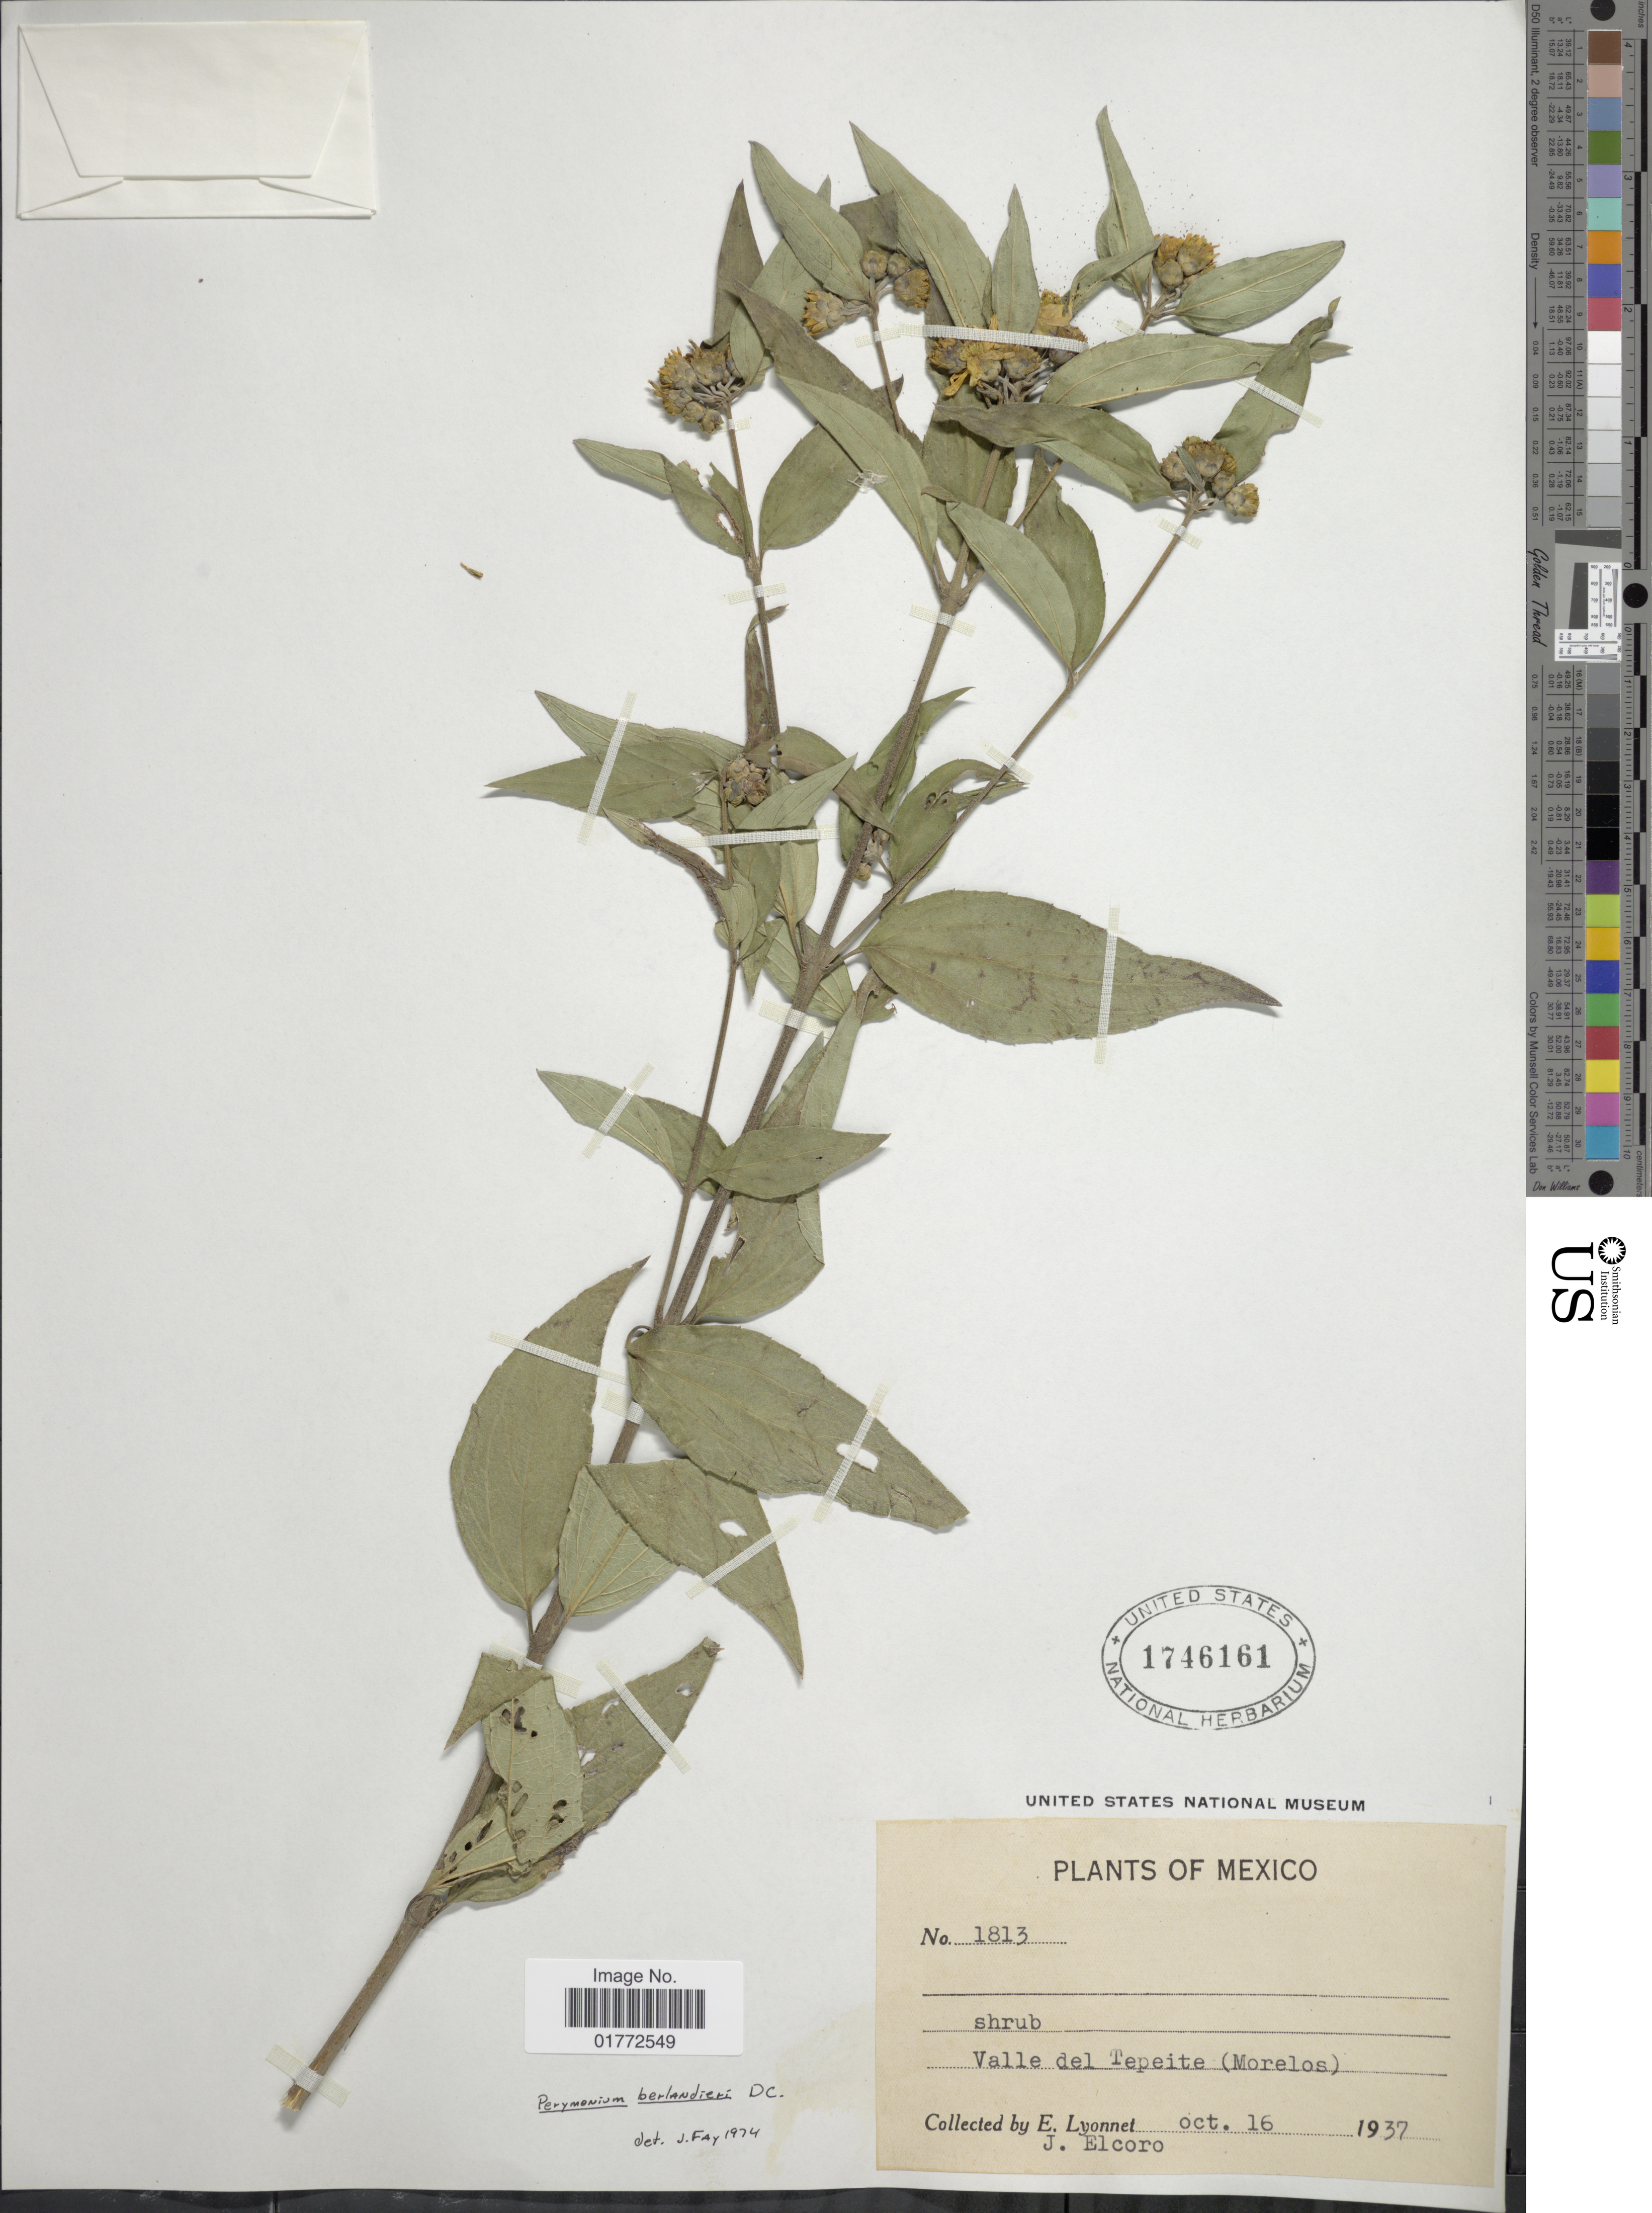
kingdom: Plantae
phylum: Tracheophyta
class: Magnoliopsida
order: Asterales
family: Asteraceae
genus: Perymenium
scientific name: Perymenium berlandieri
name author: DC.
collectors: E. Lyonnet & J. Elcoro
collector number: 1813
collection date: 1937-10-16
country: Mexico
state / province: Morelos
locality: Valle del Tepeite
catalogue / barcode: US 1746161